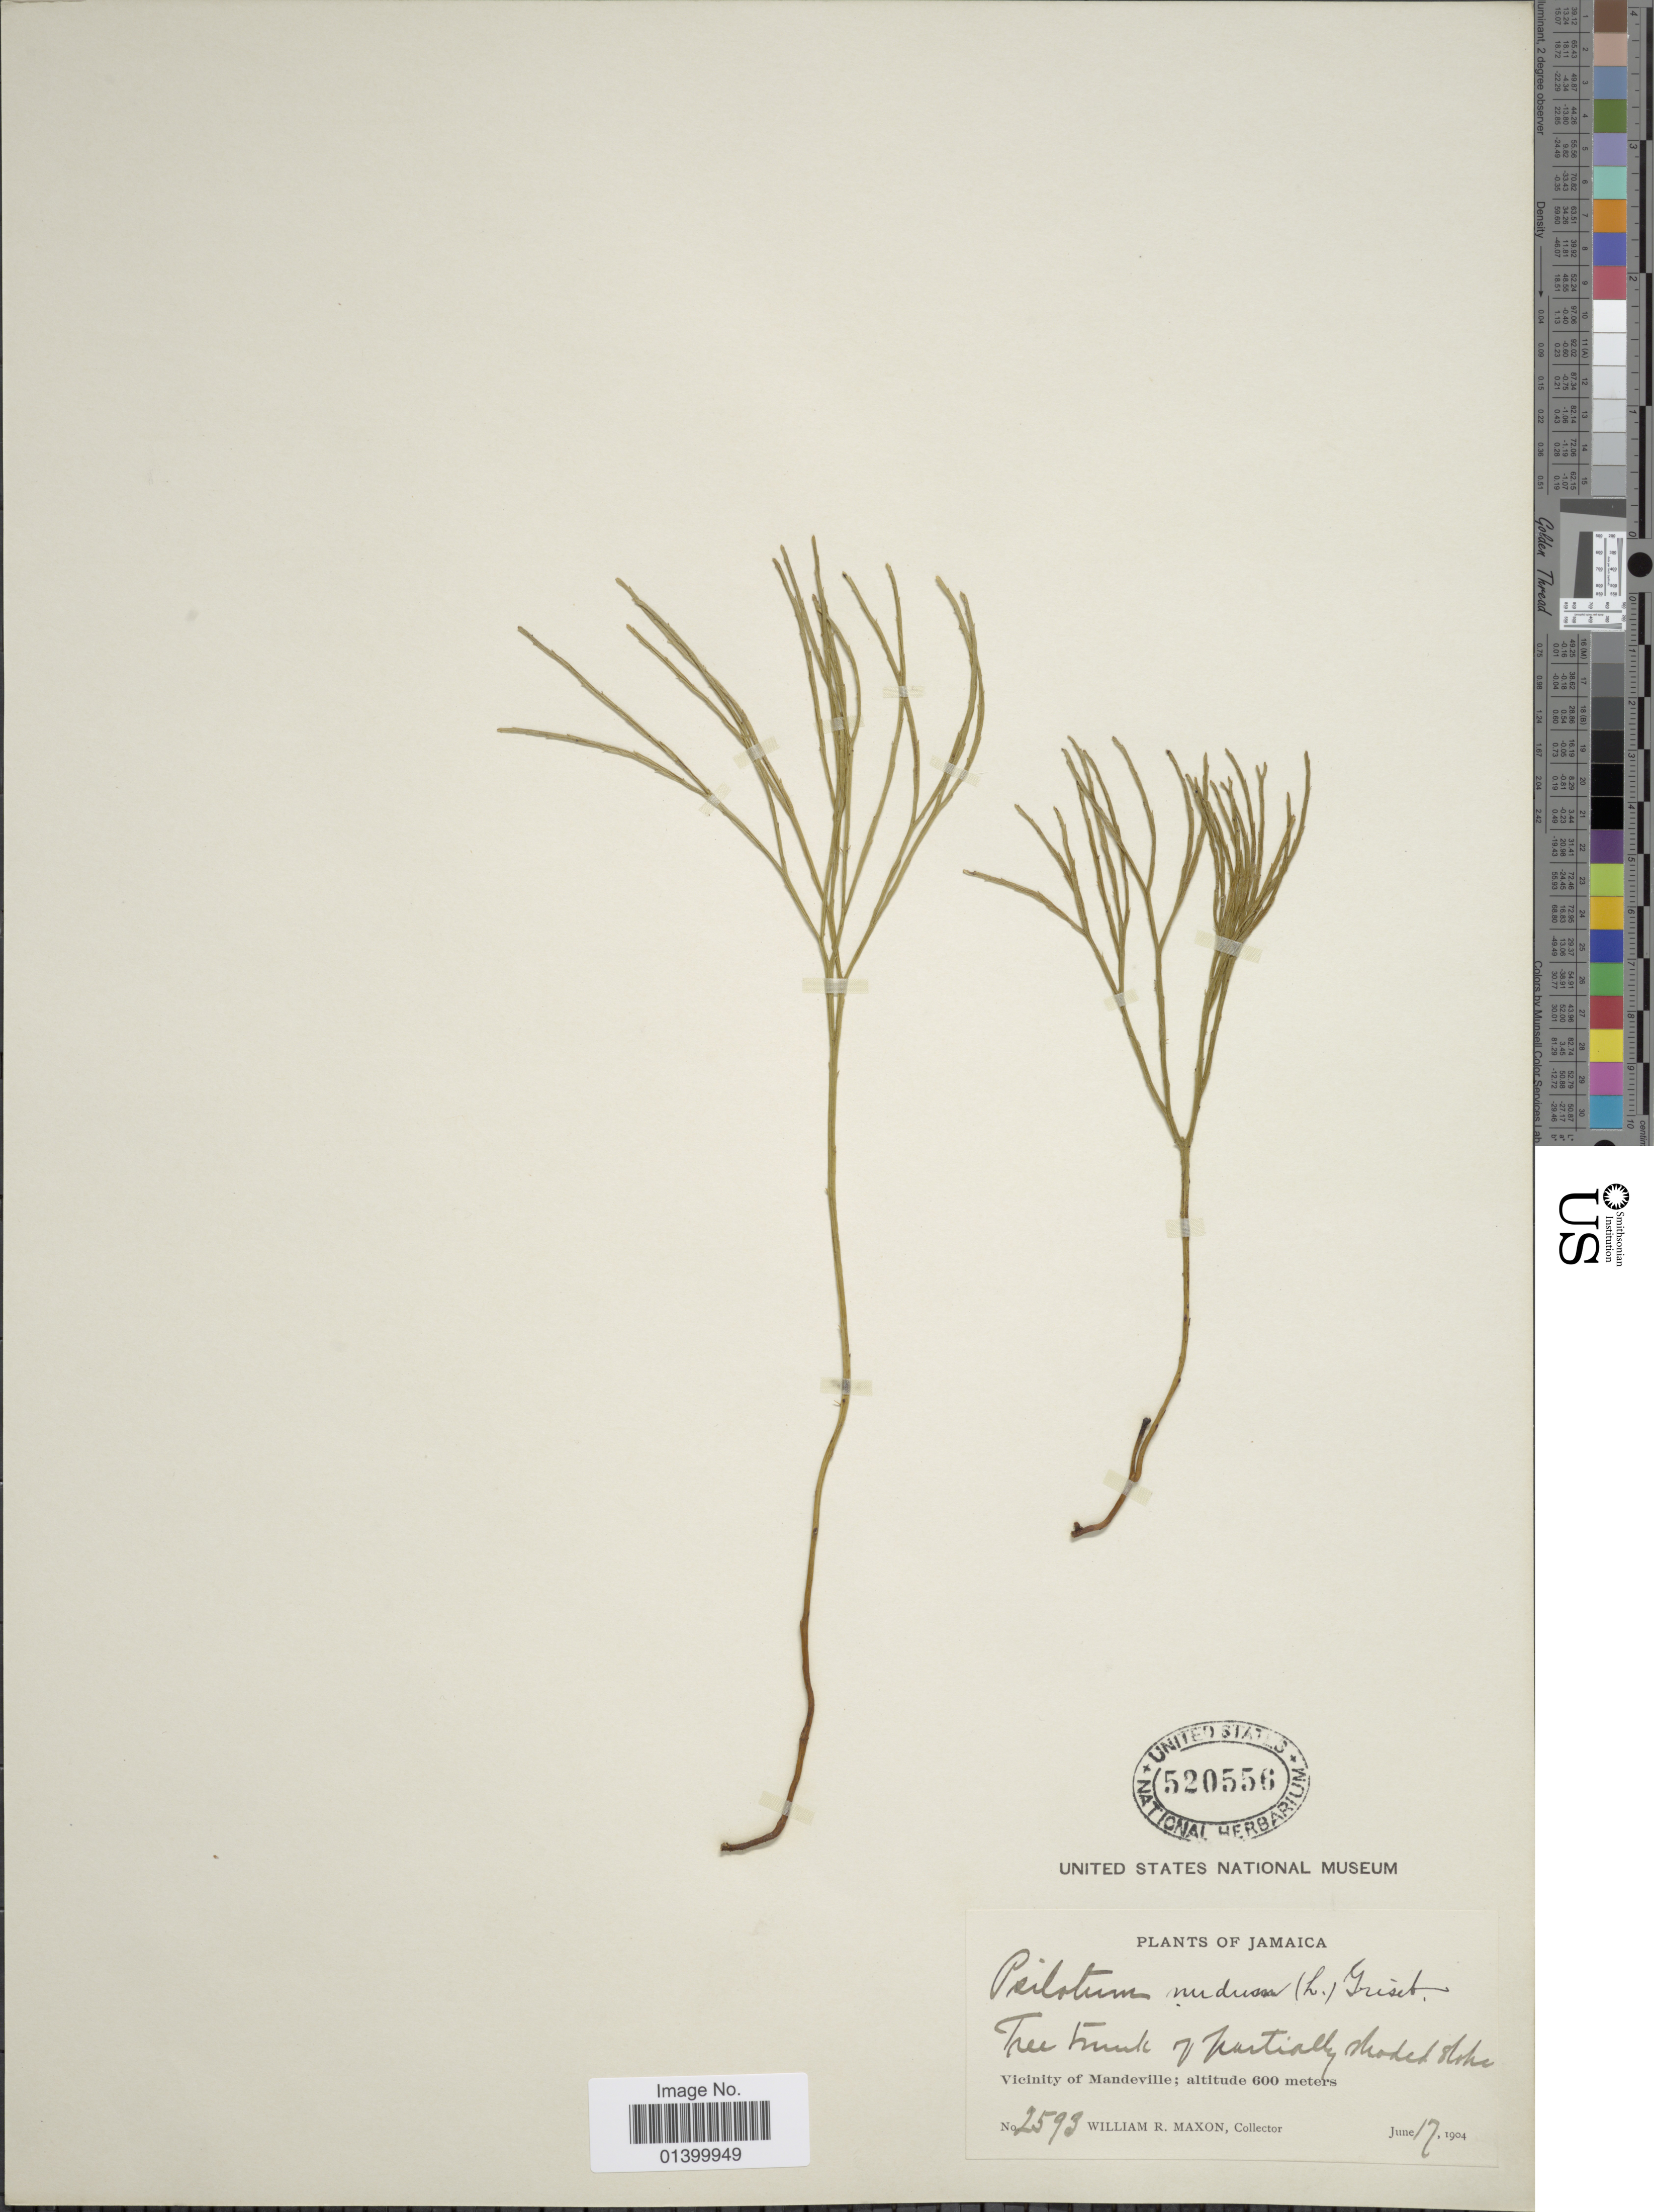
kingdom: Plantae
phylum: Tracheophyta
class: Polypodiopsida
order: Psilotales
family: Psilotaceae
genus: Psilotum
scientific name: Psilotum nudum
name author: (L.) P. Beauv.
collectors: W. R. Maxon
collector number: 2593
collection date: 1904-06-17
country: Jamaica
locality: Vicinity of Mandeville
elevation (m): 600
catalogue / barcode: US 520556